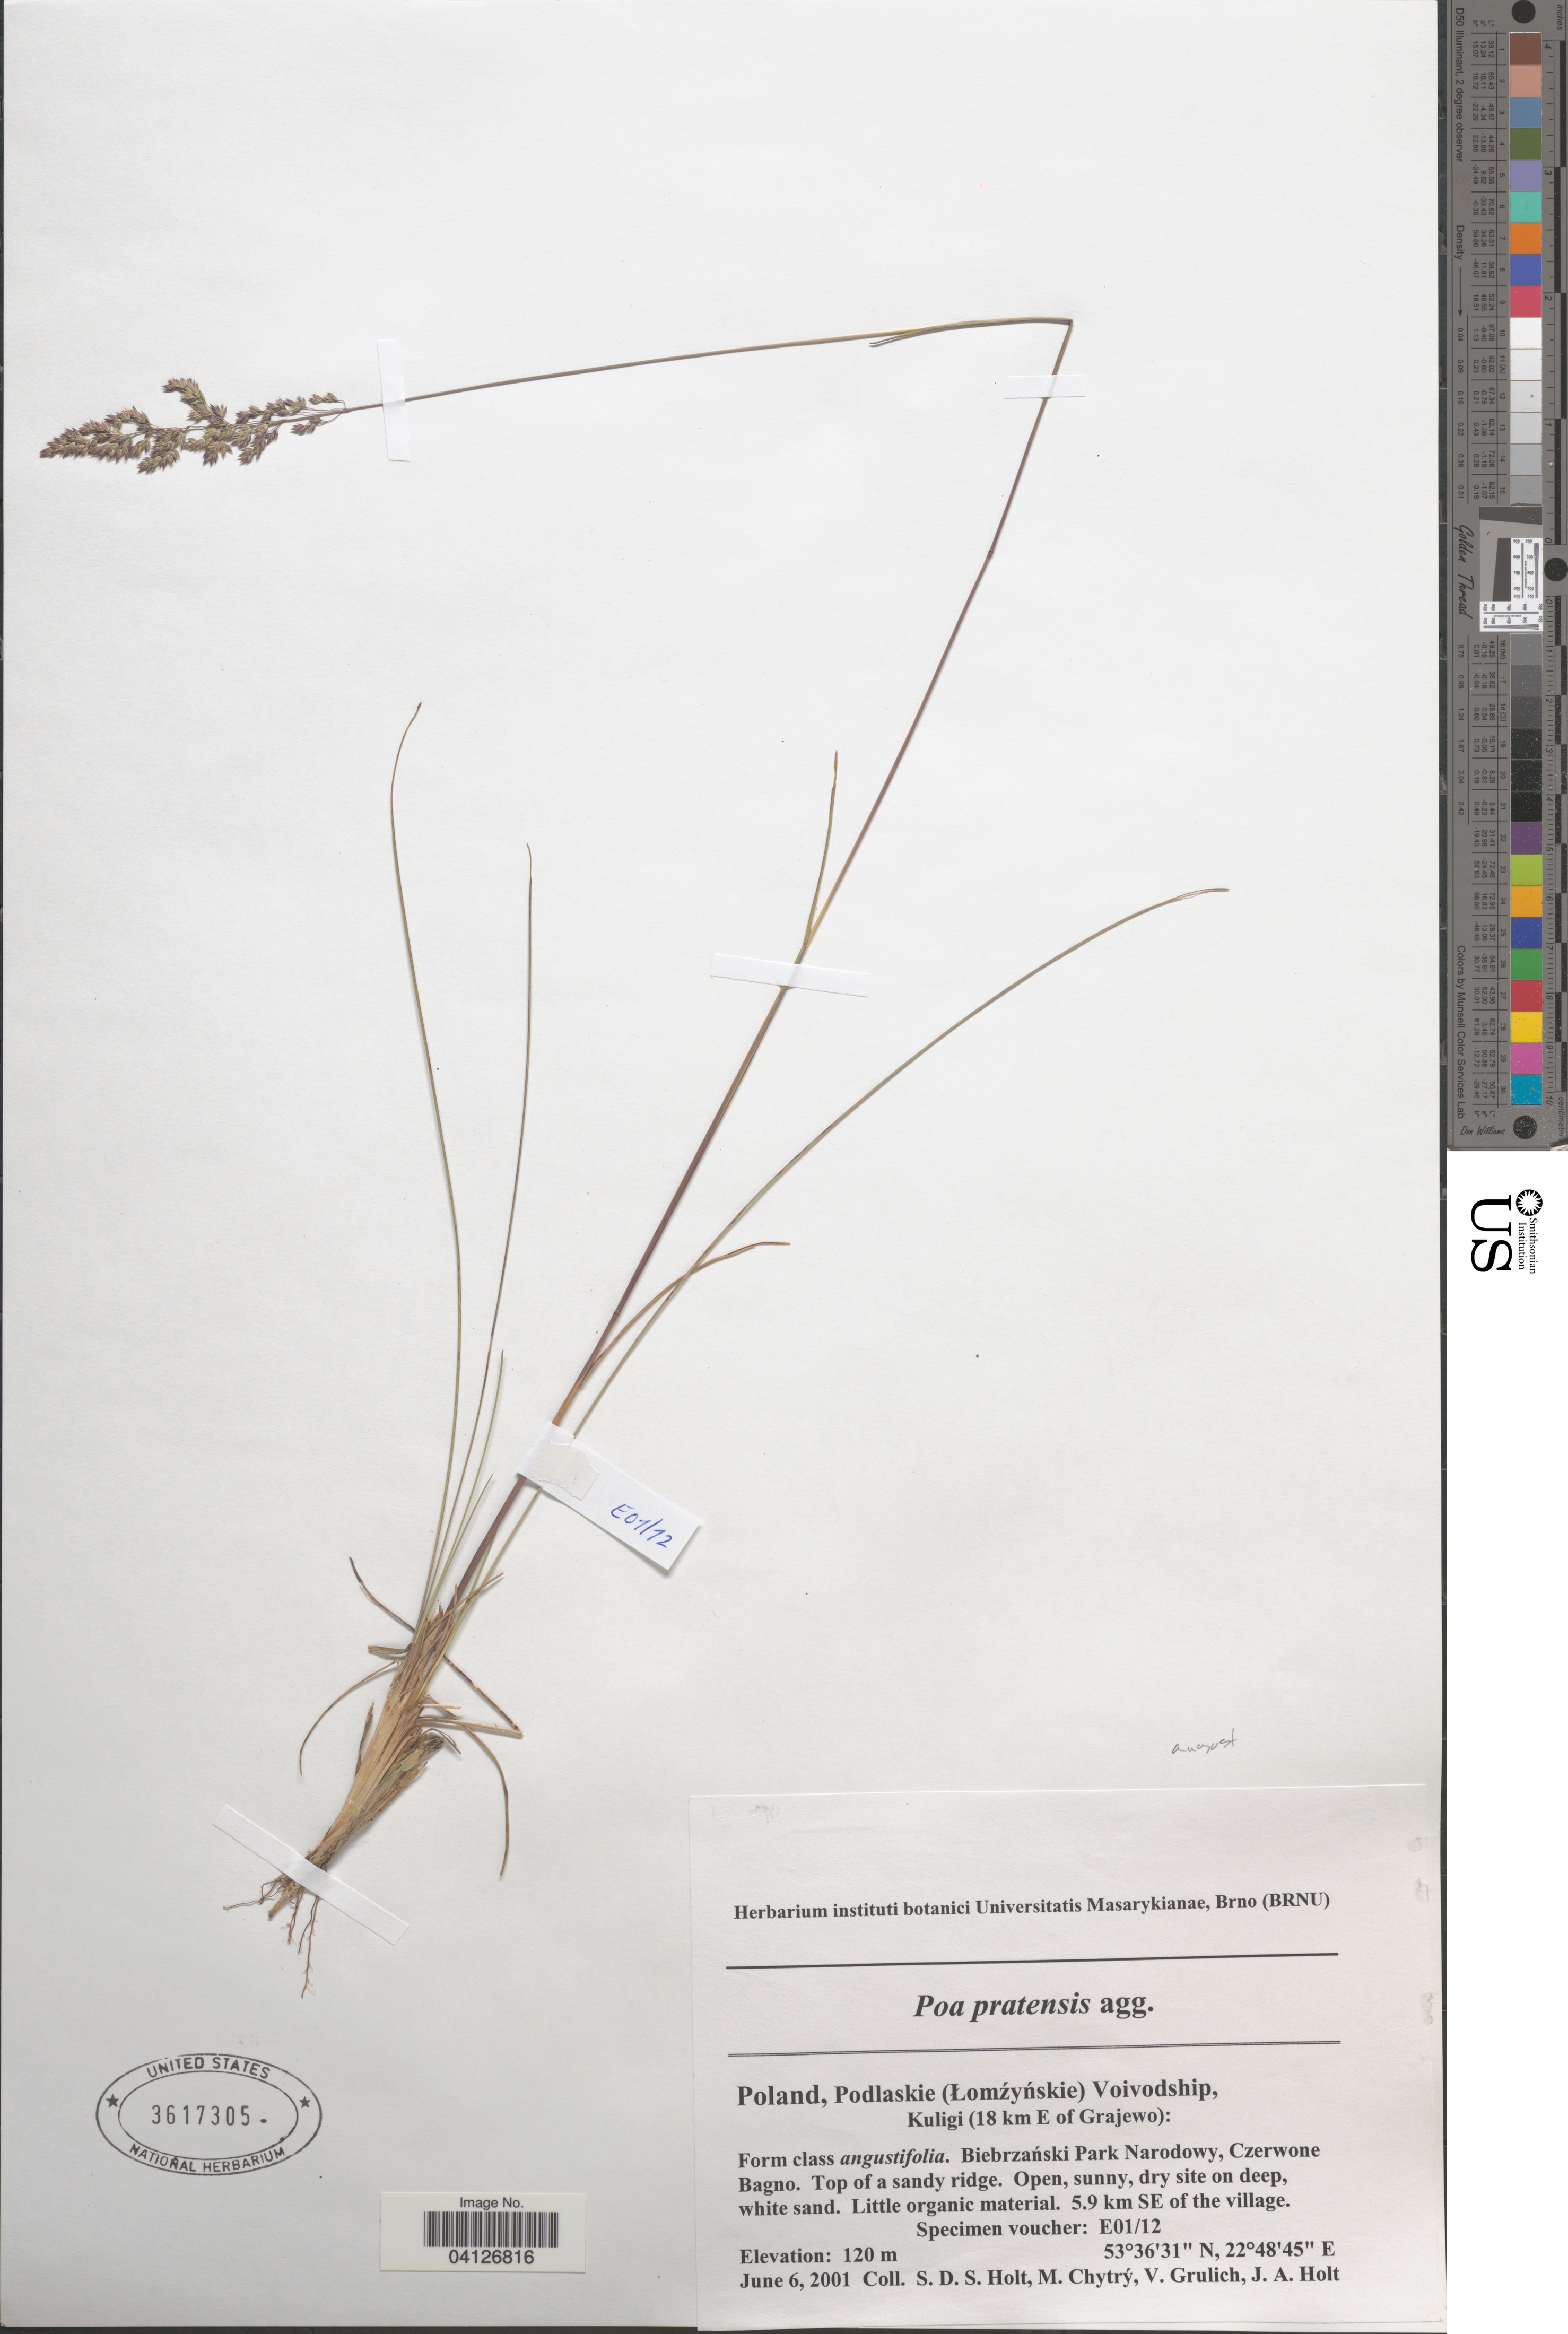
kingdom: Plantae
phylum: Tracheophyta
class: Liliopsida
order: Poales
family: Poaceae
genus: Poa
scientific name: Poa pratensis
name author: L.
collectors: S. Holt, M. Chytrý, V. Grulich & J. A. Holt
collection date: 2001-06-06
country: Poland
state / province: Podlaskie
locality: (Łomźyńskie) Voivodship, Kuligi (18 km E of Grajewo): Biebrzański Park Narodowy, Czerwone Bagno. 5.9 km SE of the village.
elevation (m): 120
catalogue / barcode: US 3617305